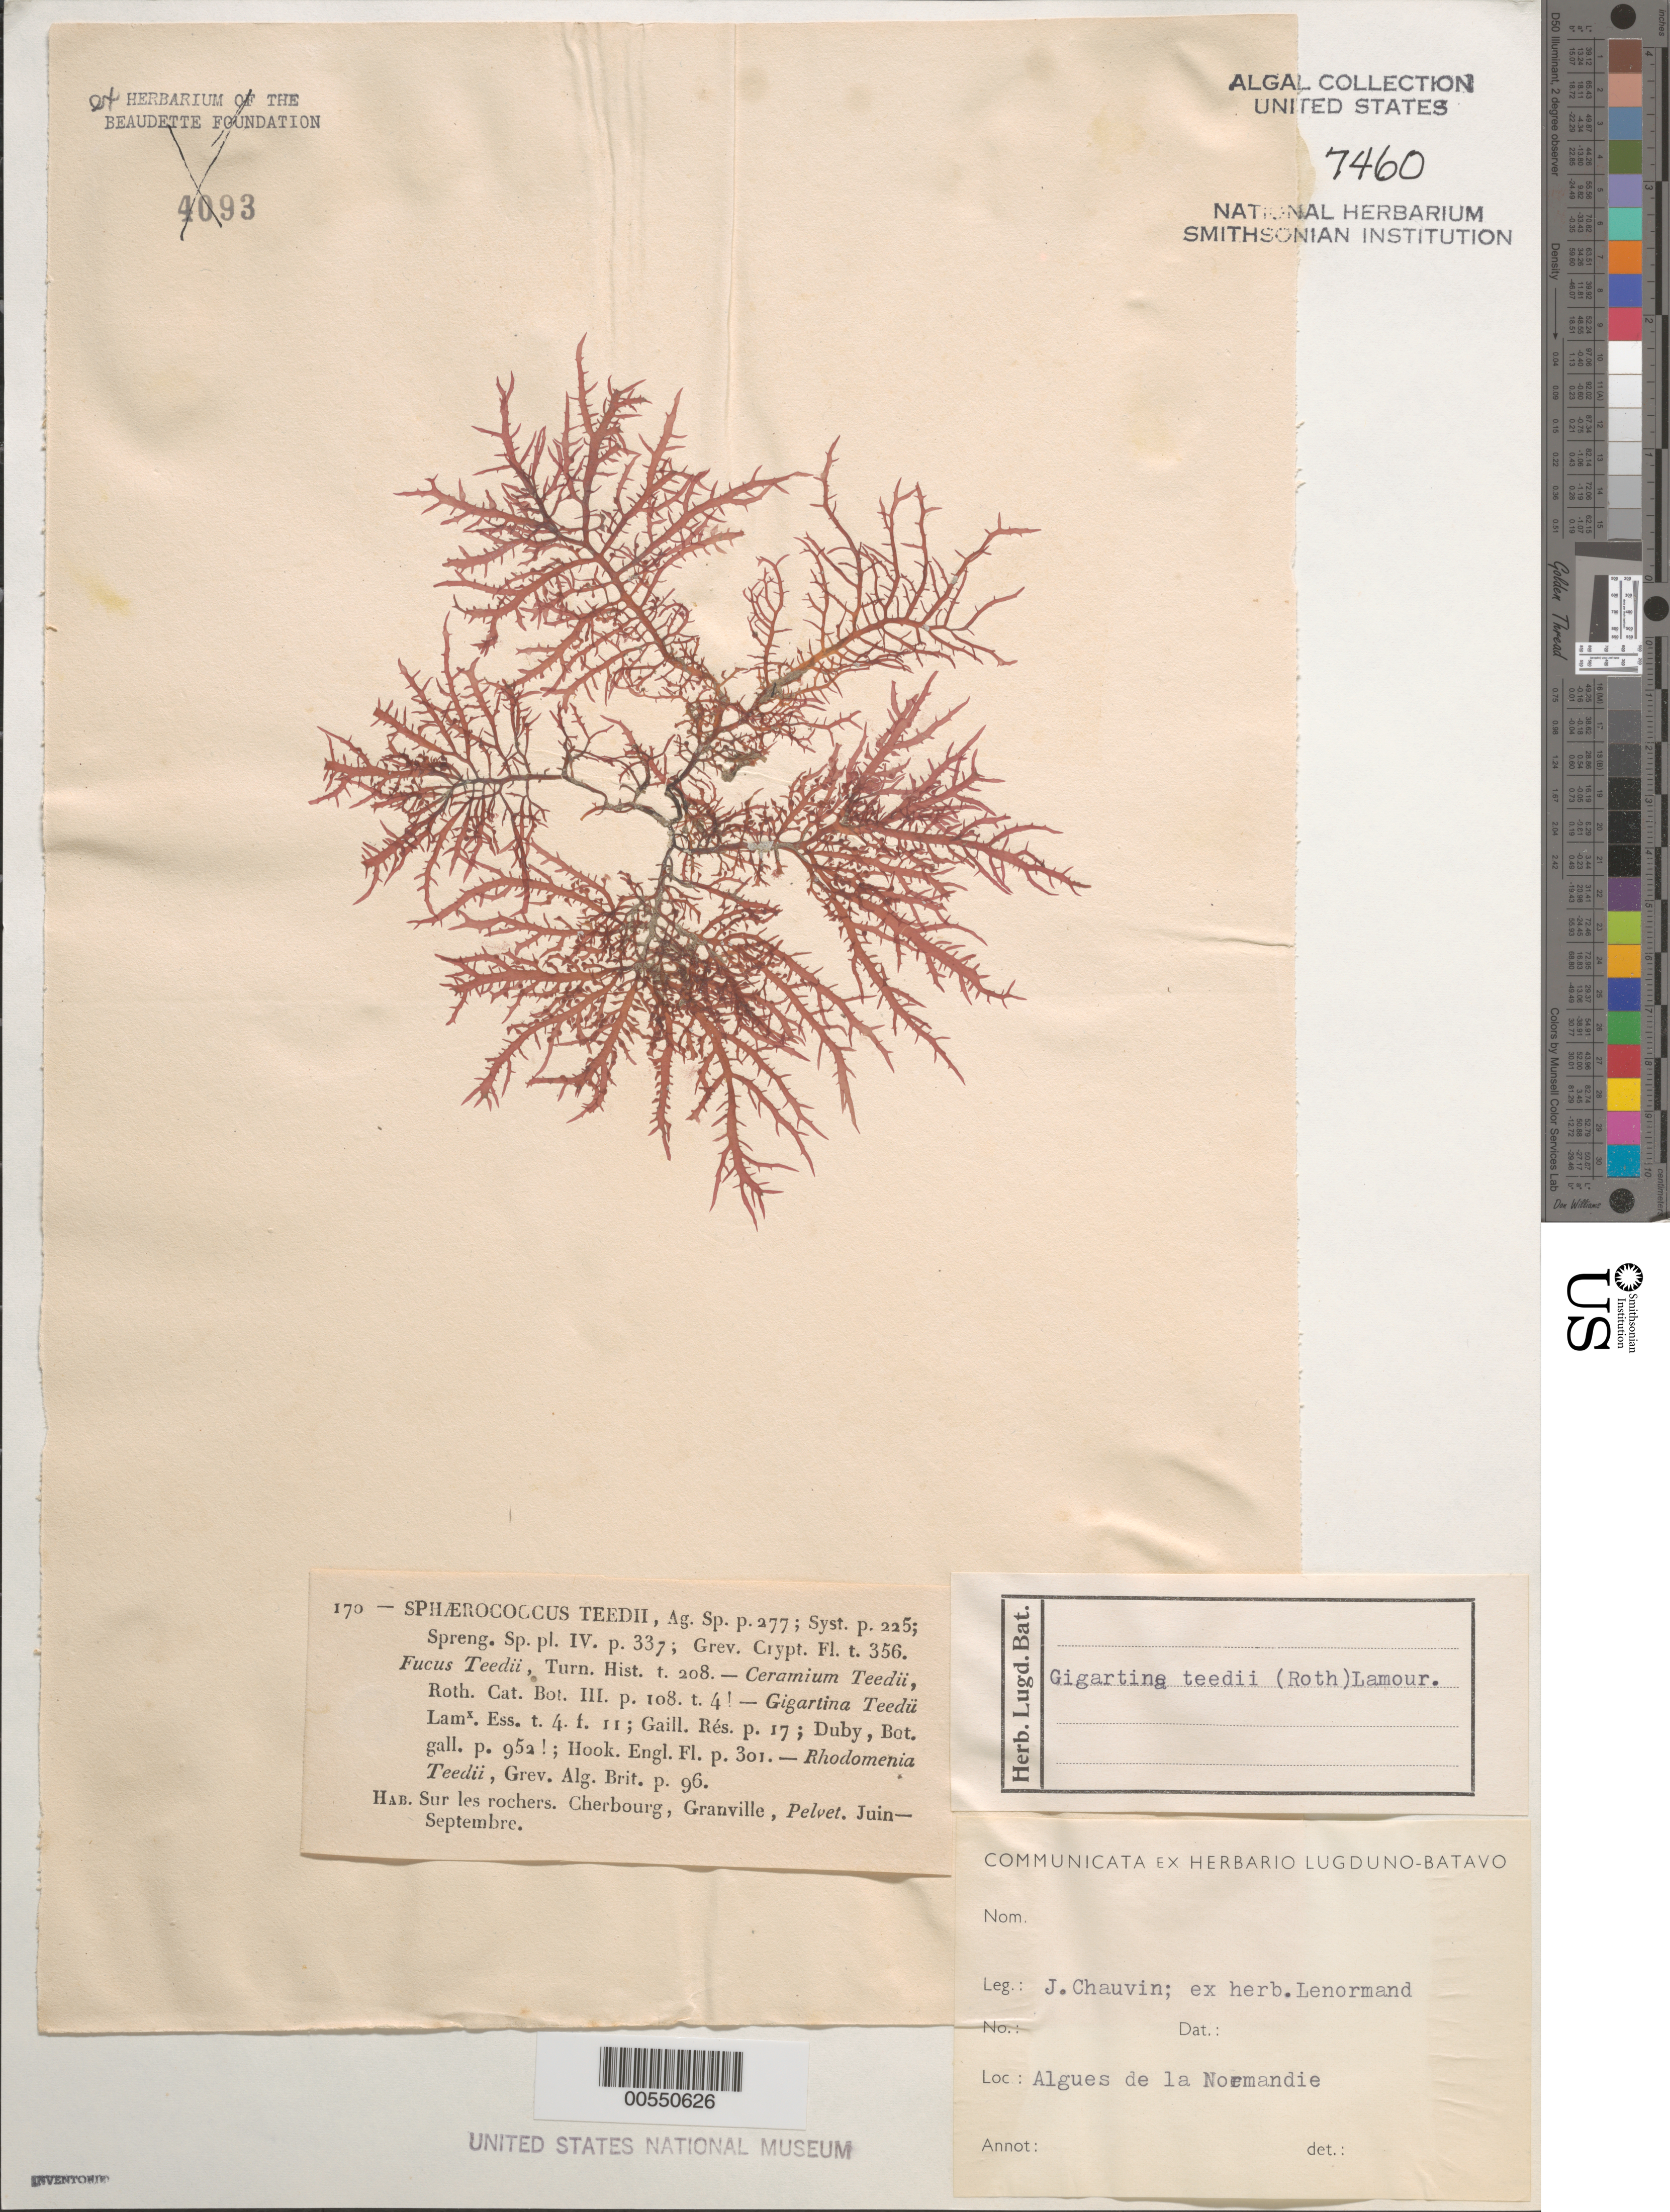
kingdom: Plantae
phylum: Rhodophyta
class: Florideophyceae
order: Gigartinales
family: Gigartinaceae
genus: Chondracanthus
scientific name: Chondracanthus teedei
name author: (Mert. in Roth) Kütz.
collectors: J. Chauvin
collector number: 170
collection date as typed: Jun ---- to -- Sep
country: France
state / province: Bretagne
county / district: Finistère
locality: Cherbourg and Granville, Normandy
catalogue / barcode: US 7460